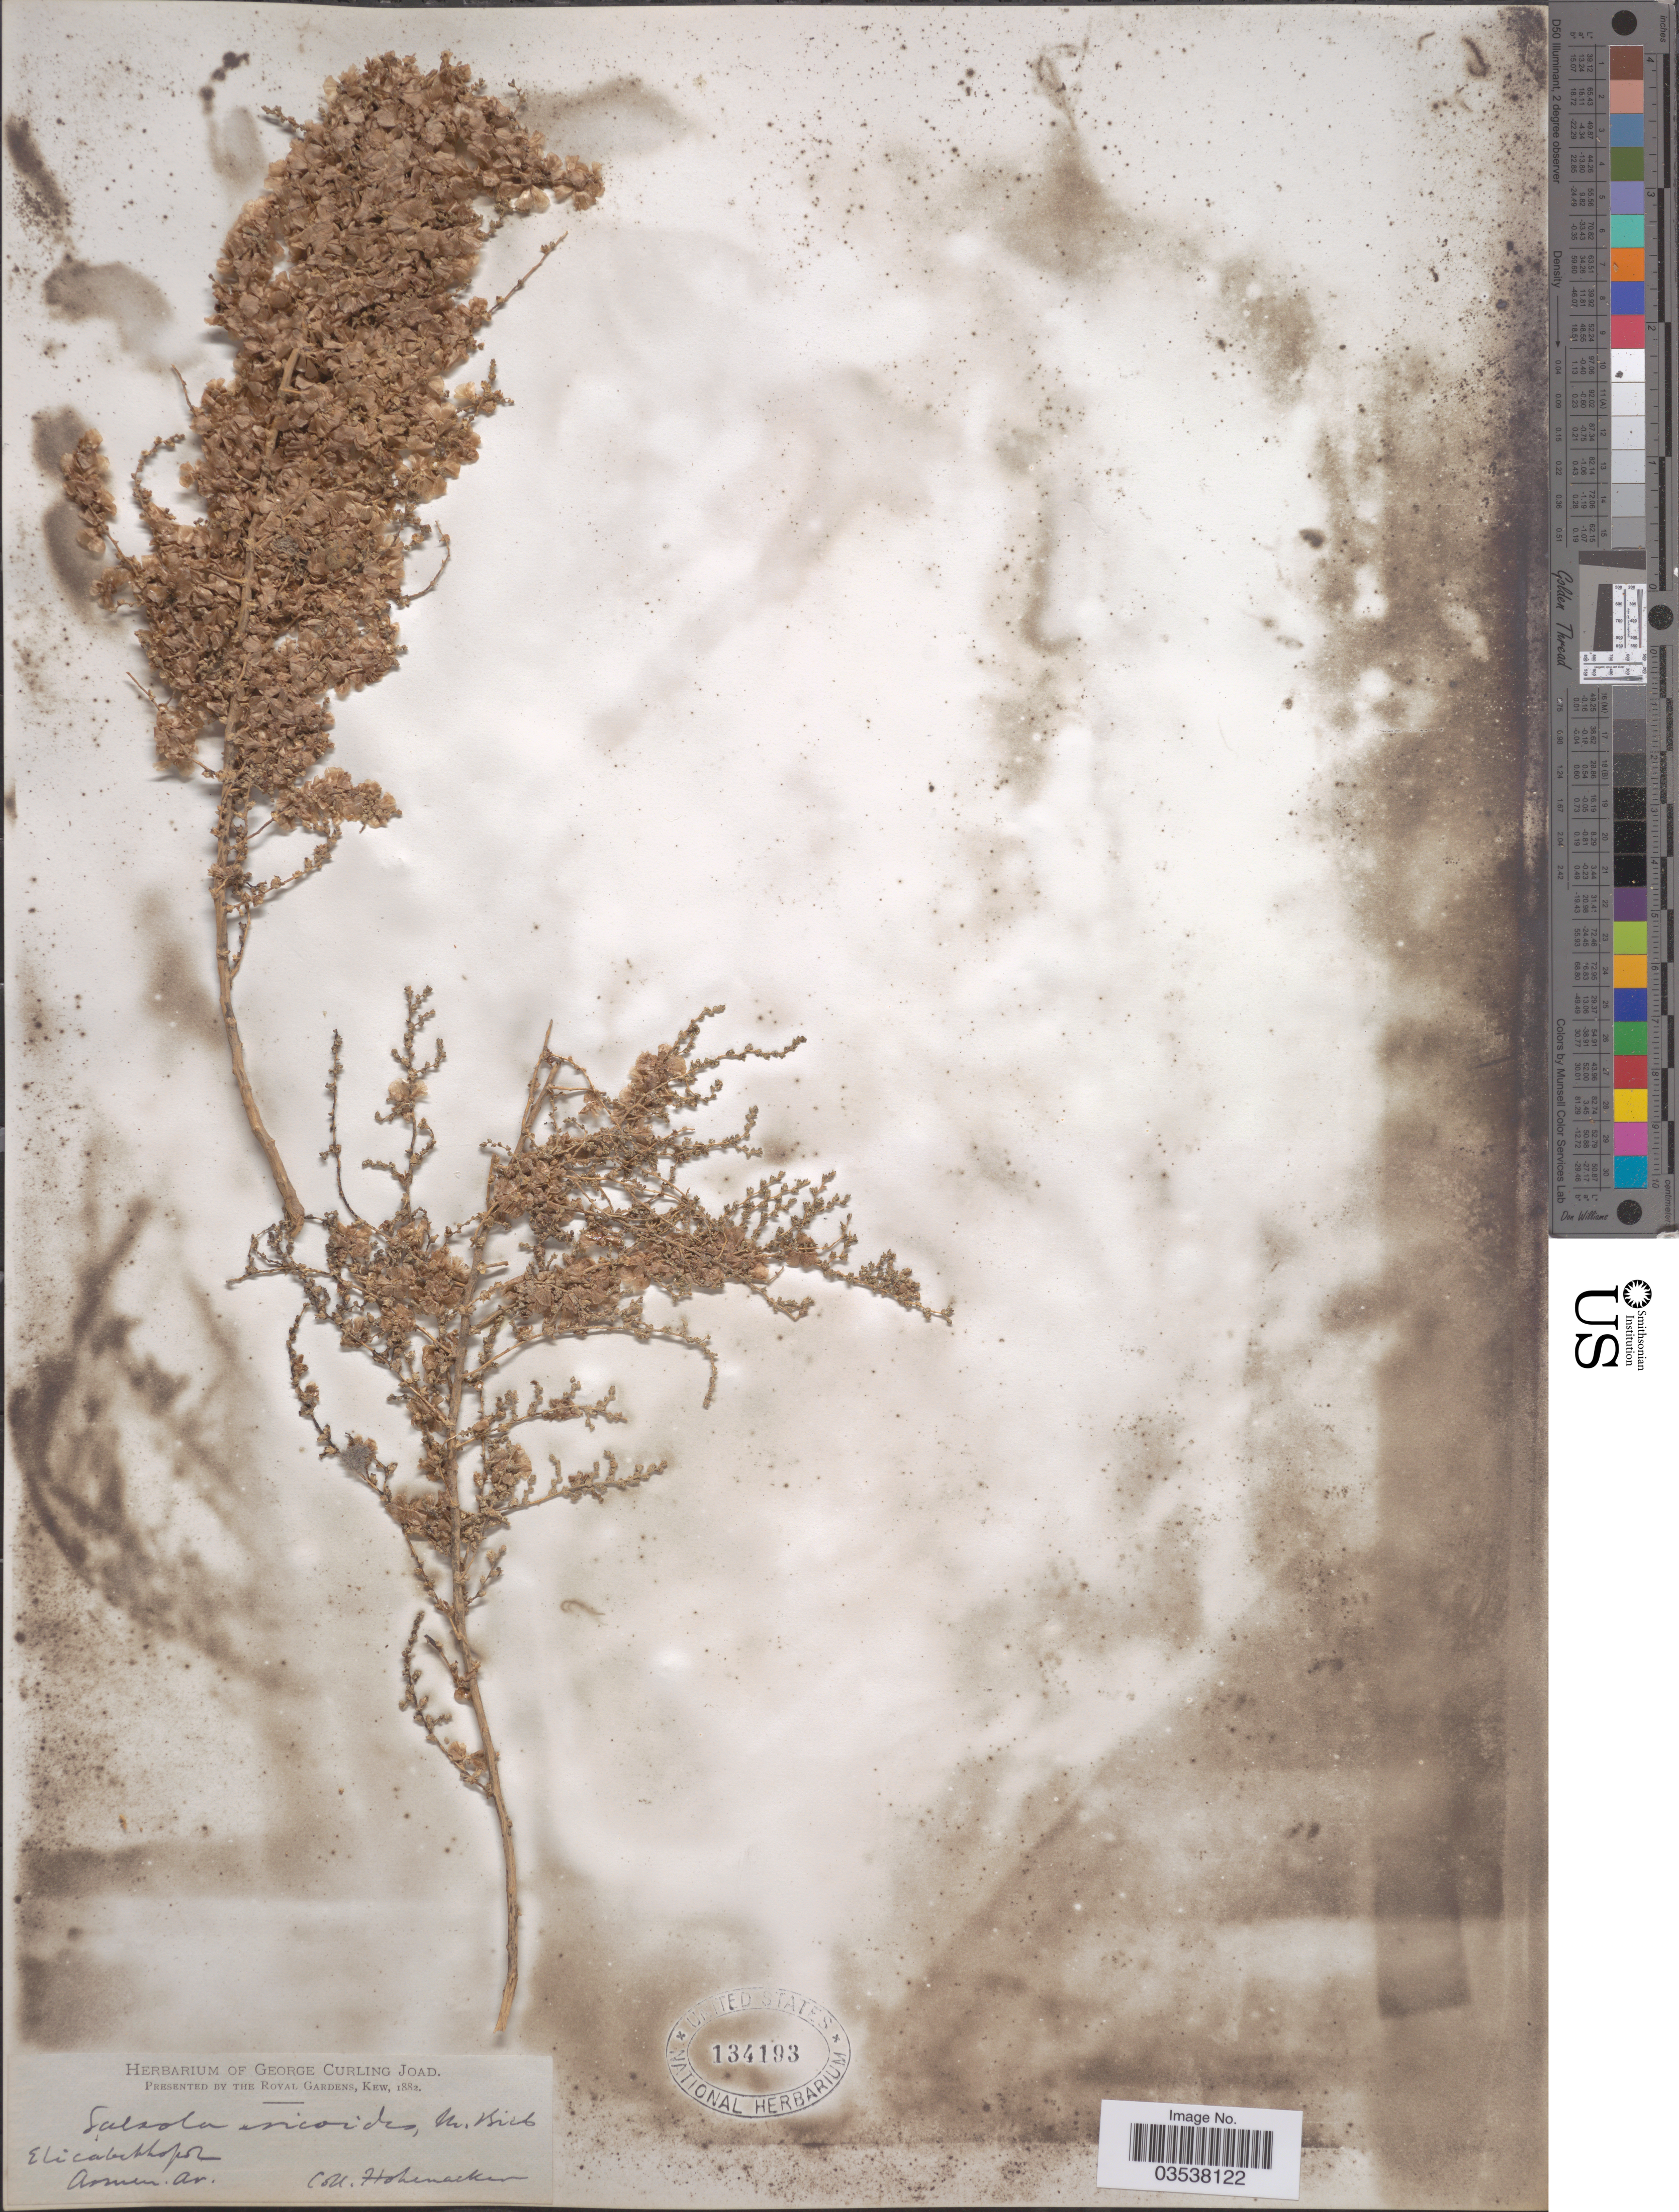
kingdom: Plantae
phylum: Tracheophyta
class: Magnoliopsida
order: Caryophyllales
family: Amaranthaceae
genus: Caroxylon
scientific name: Caroxylon ericoides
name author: (M. Bieb.) Akhani & Roalson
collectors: Hohenacker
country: Azerbaijan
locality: Elicabethhopol. Armen Ar.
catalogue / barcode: US 134193